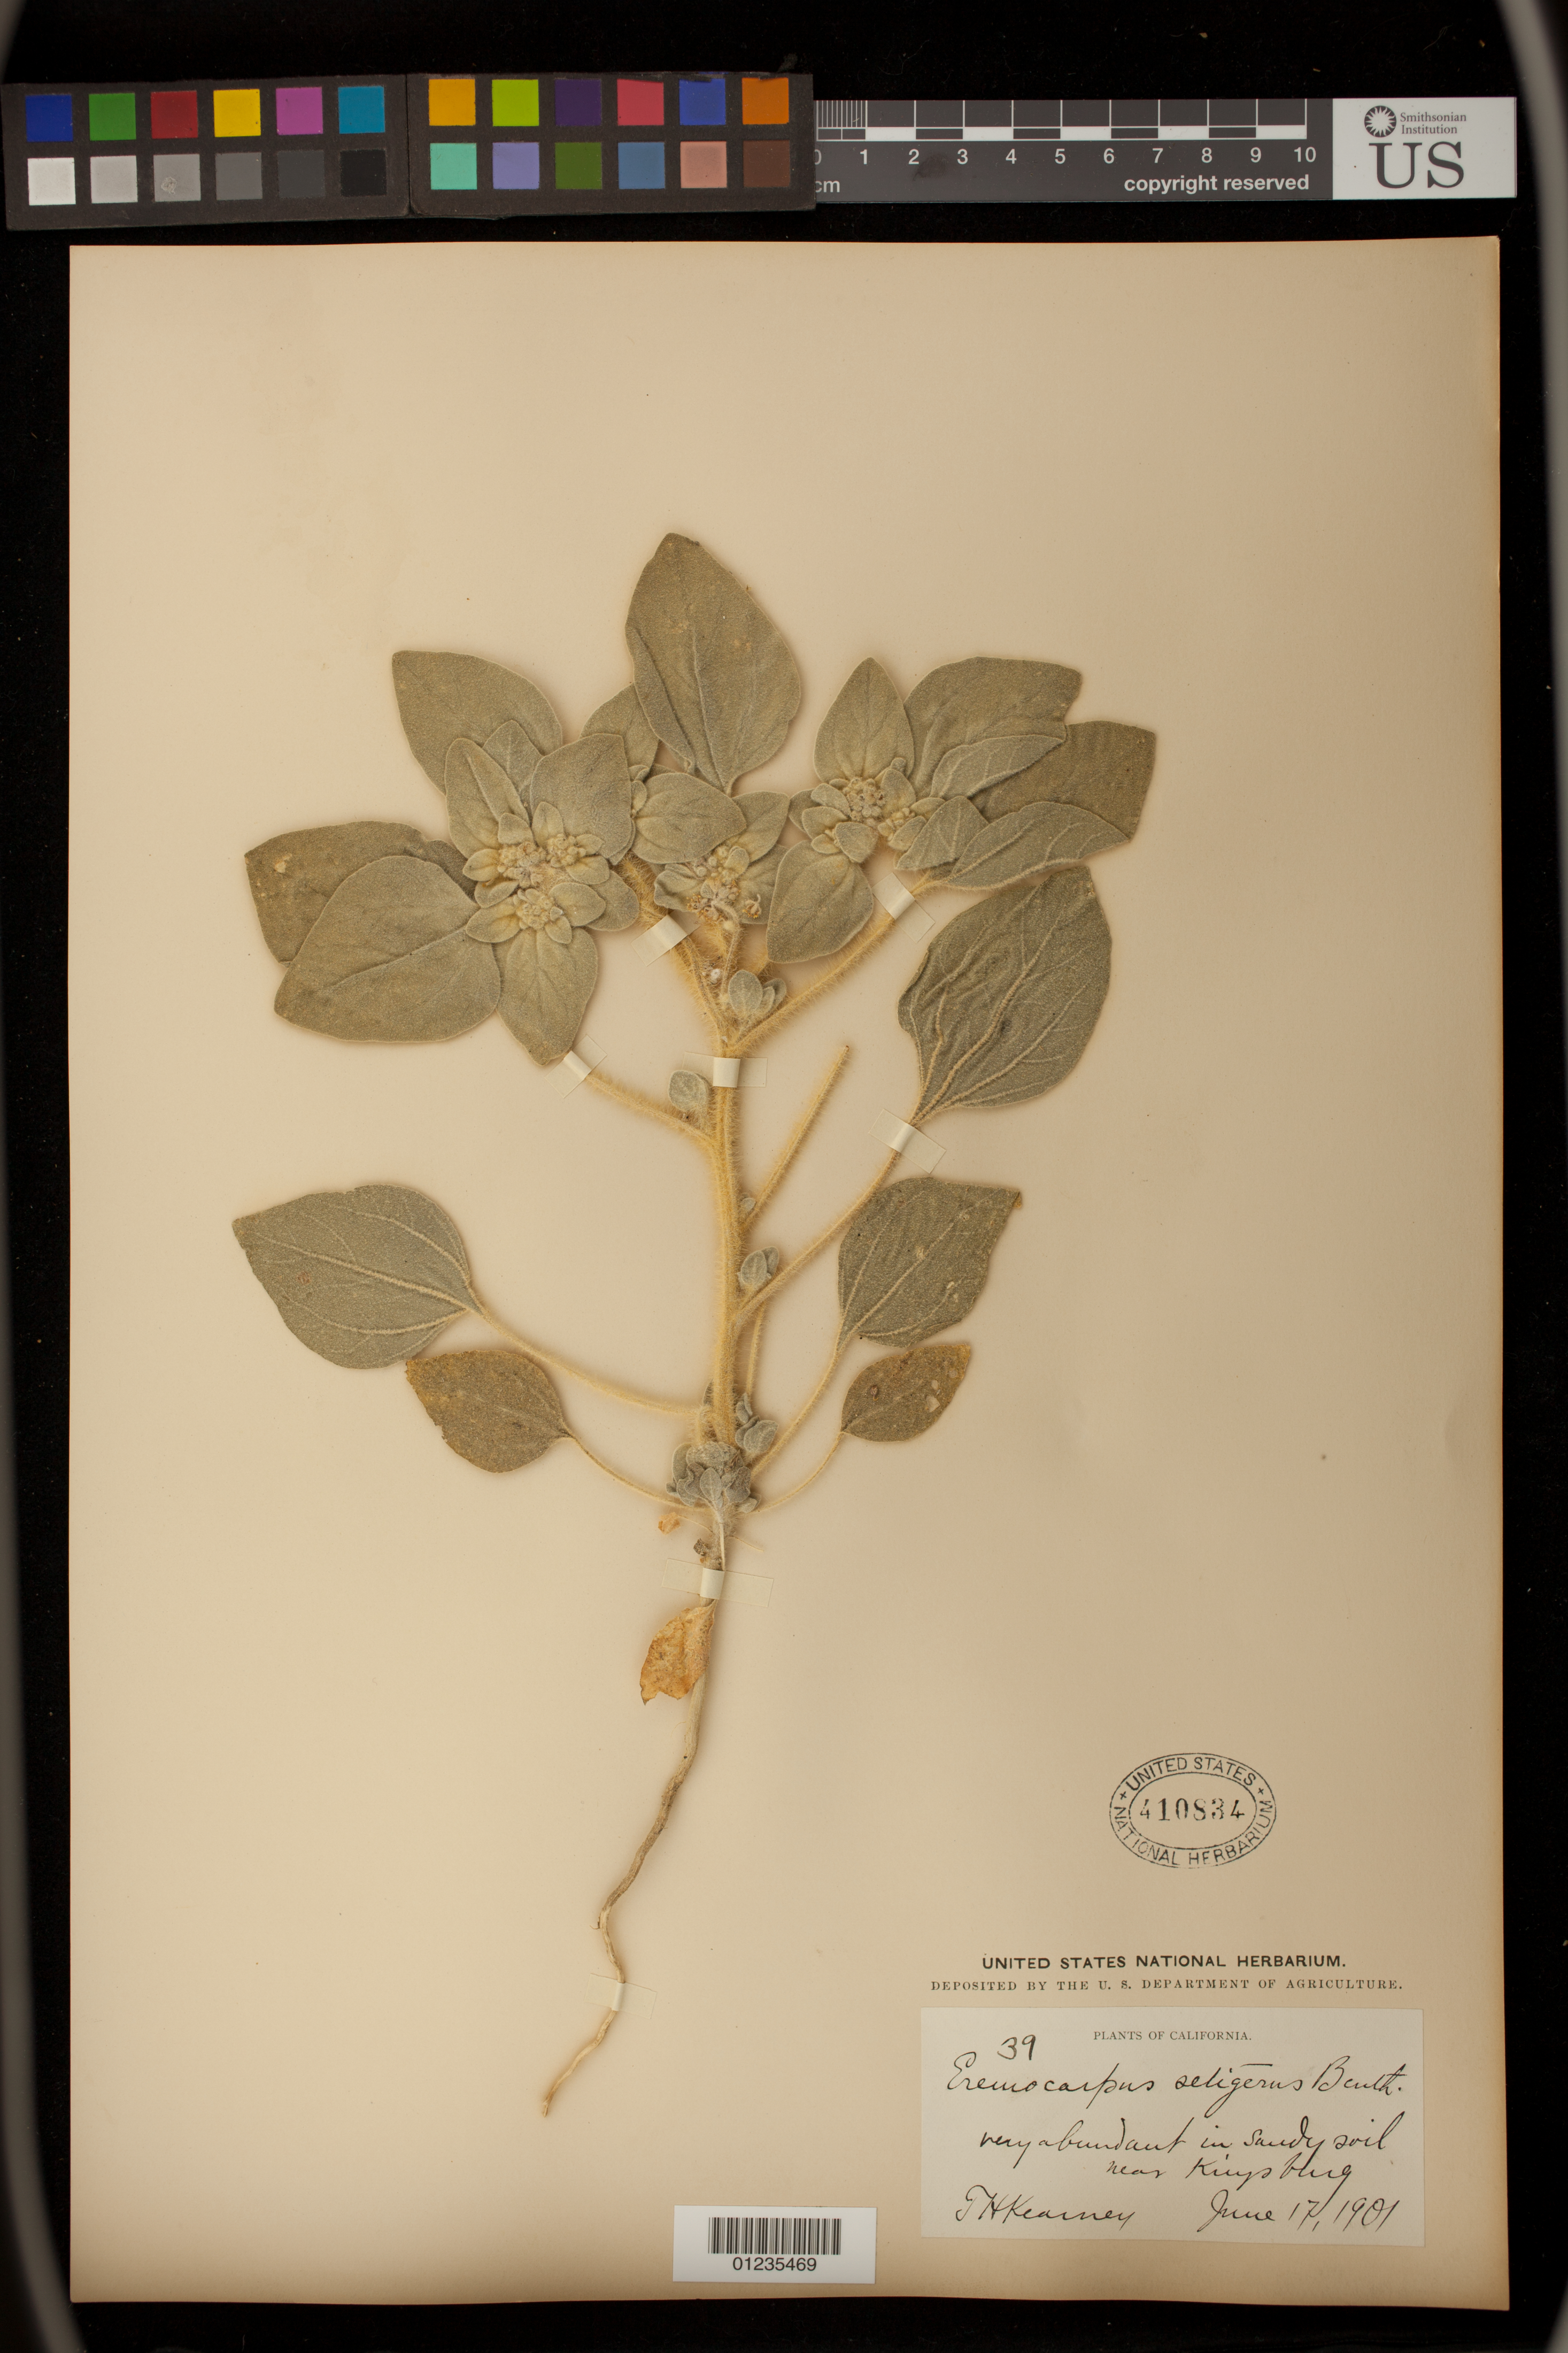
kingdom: Plantae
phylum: Tracheophyta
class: Magnoliopsida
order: Malpighiales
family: Euphorbiaceae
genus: Eremocarpus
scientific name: Eremocarpus setigerus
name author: (Hook.) Benth.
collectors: T. H. Kearney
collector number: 39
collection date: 1901-06-17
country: United States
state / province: California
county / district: Fresno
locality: Kingsburg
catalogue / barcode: US 410834